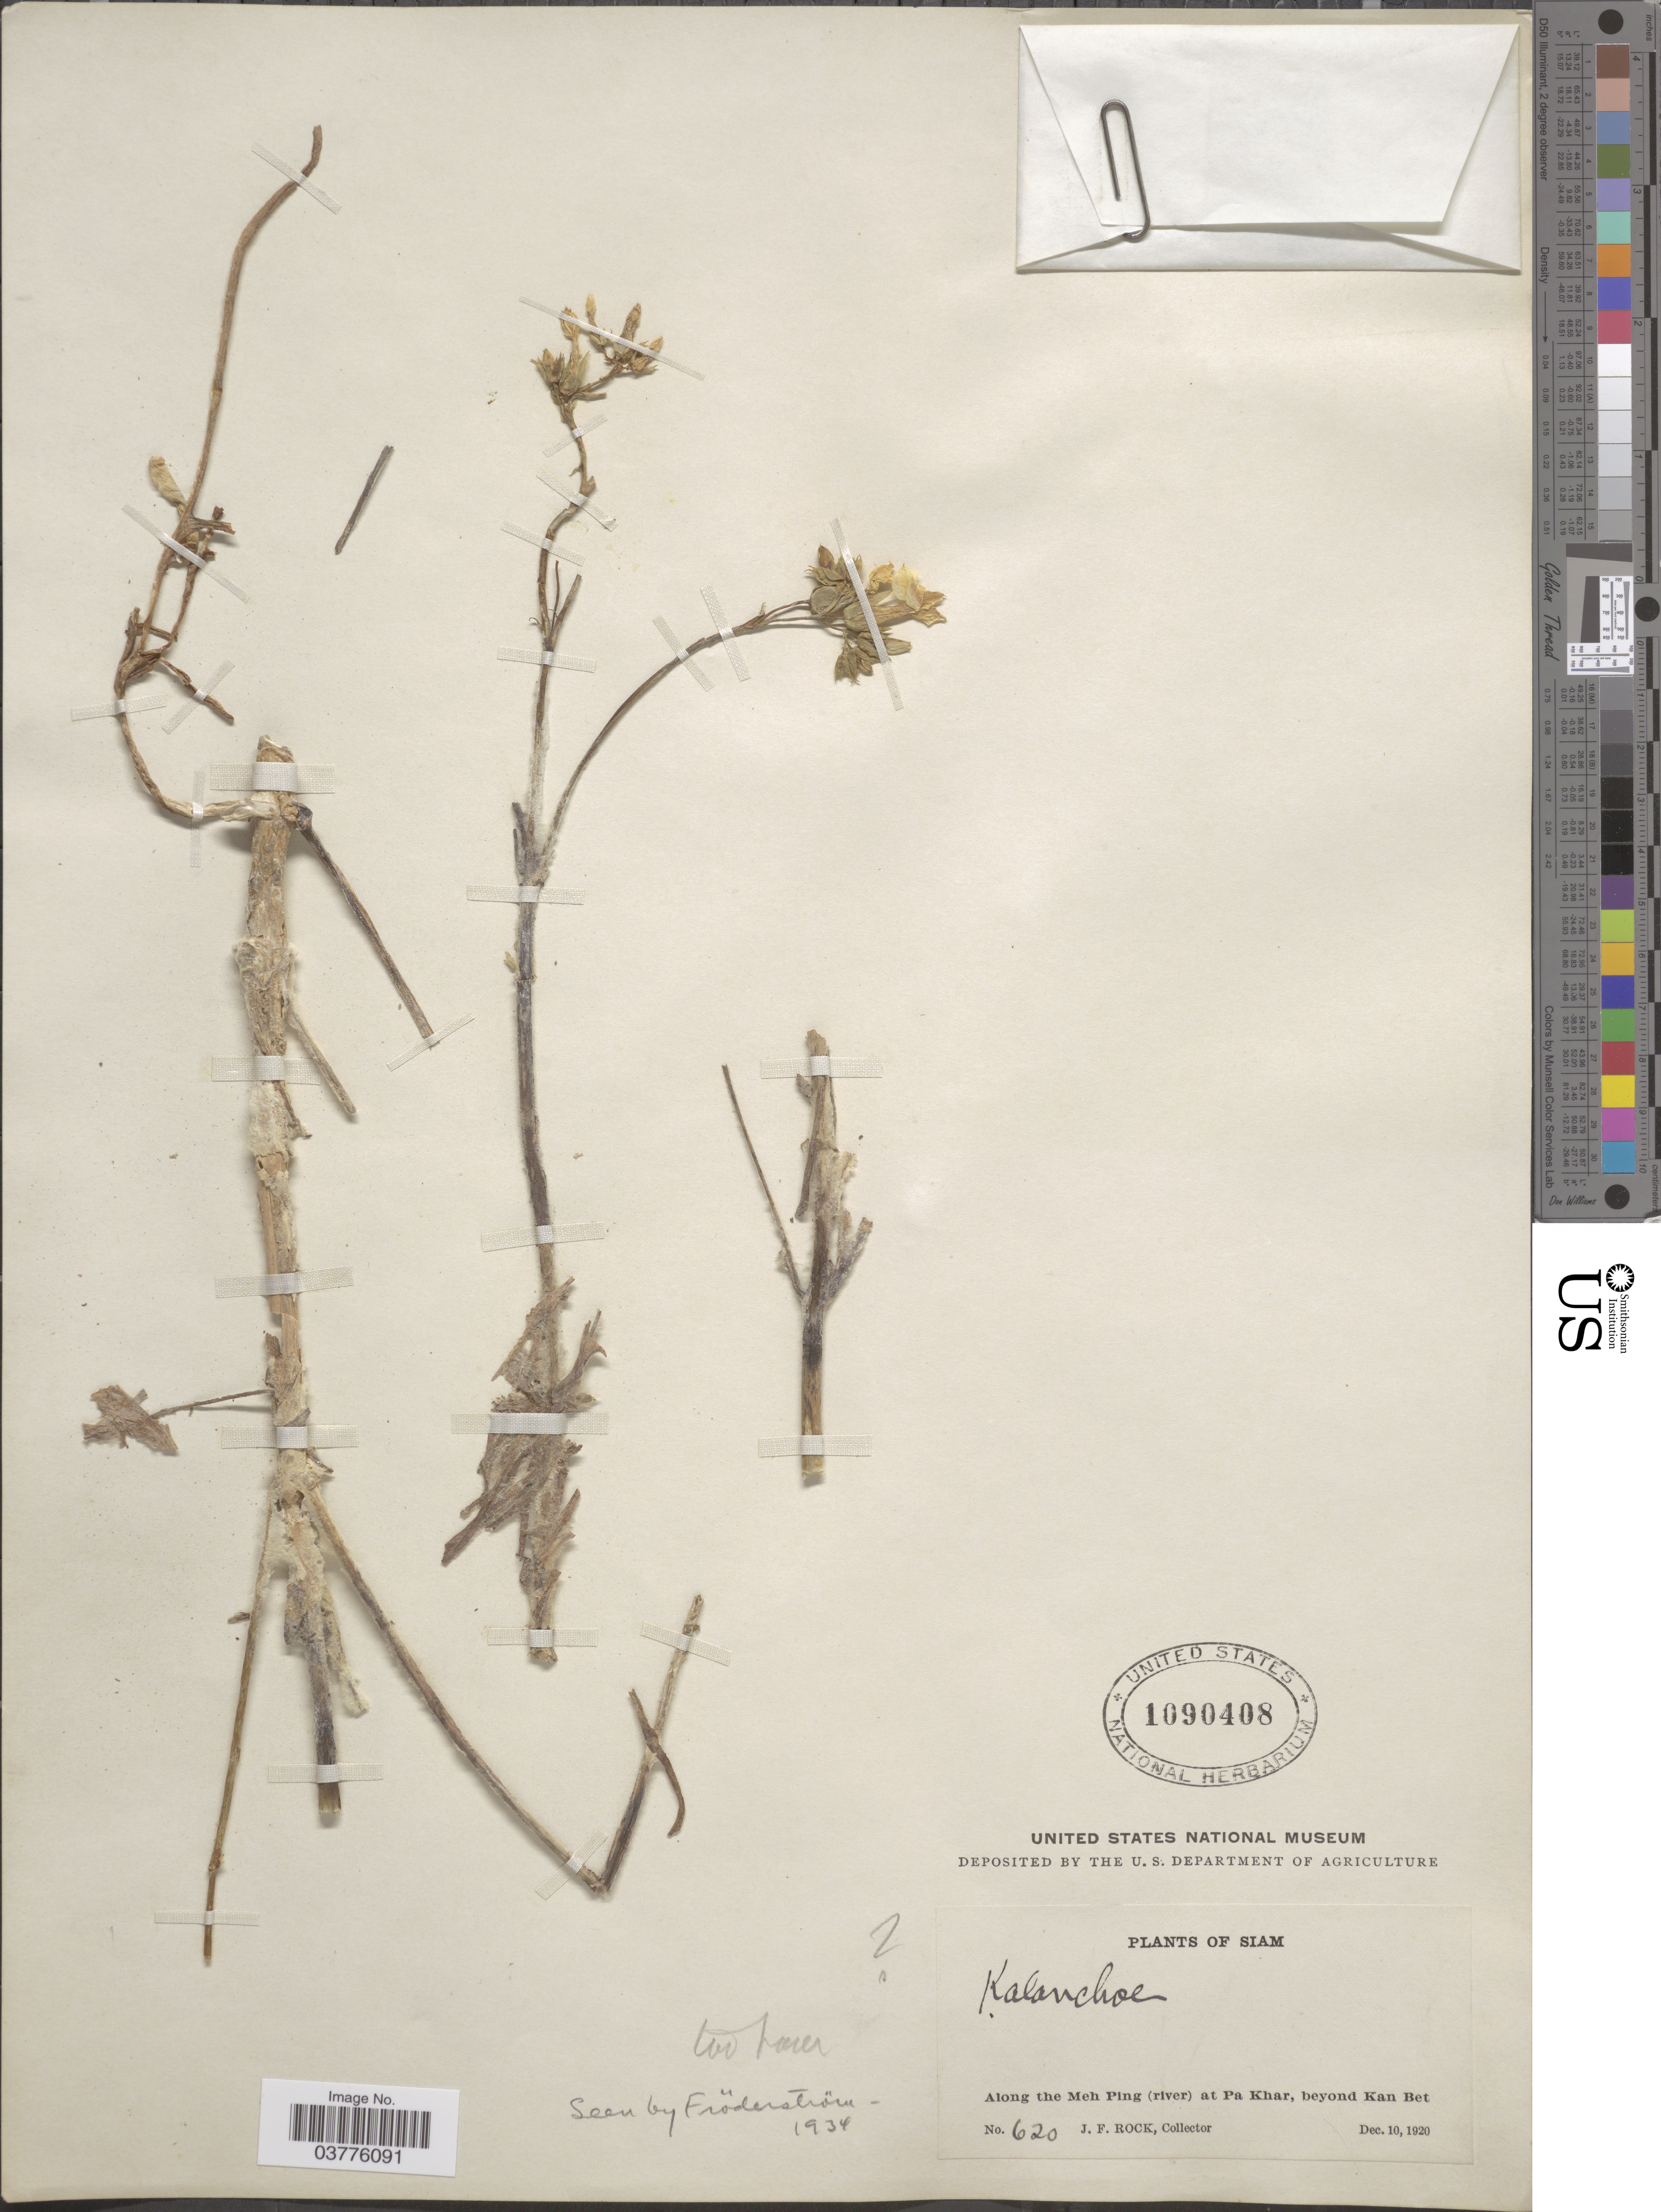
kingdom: Plantae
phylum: Tracheophyta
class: Magnoliopsida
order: Saxifragales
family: Crassulaceae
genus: Kalanchoe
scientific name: Kalanchoe sp.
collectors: J. Rock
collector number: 620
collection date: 1920-12-10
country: Thailand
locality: Siam. Along the Meh Ping (river) at Pa Khar, beyond Kan Bet.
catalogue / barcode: US 1090408